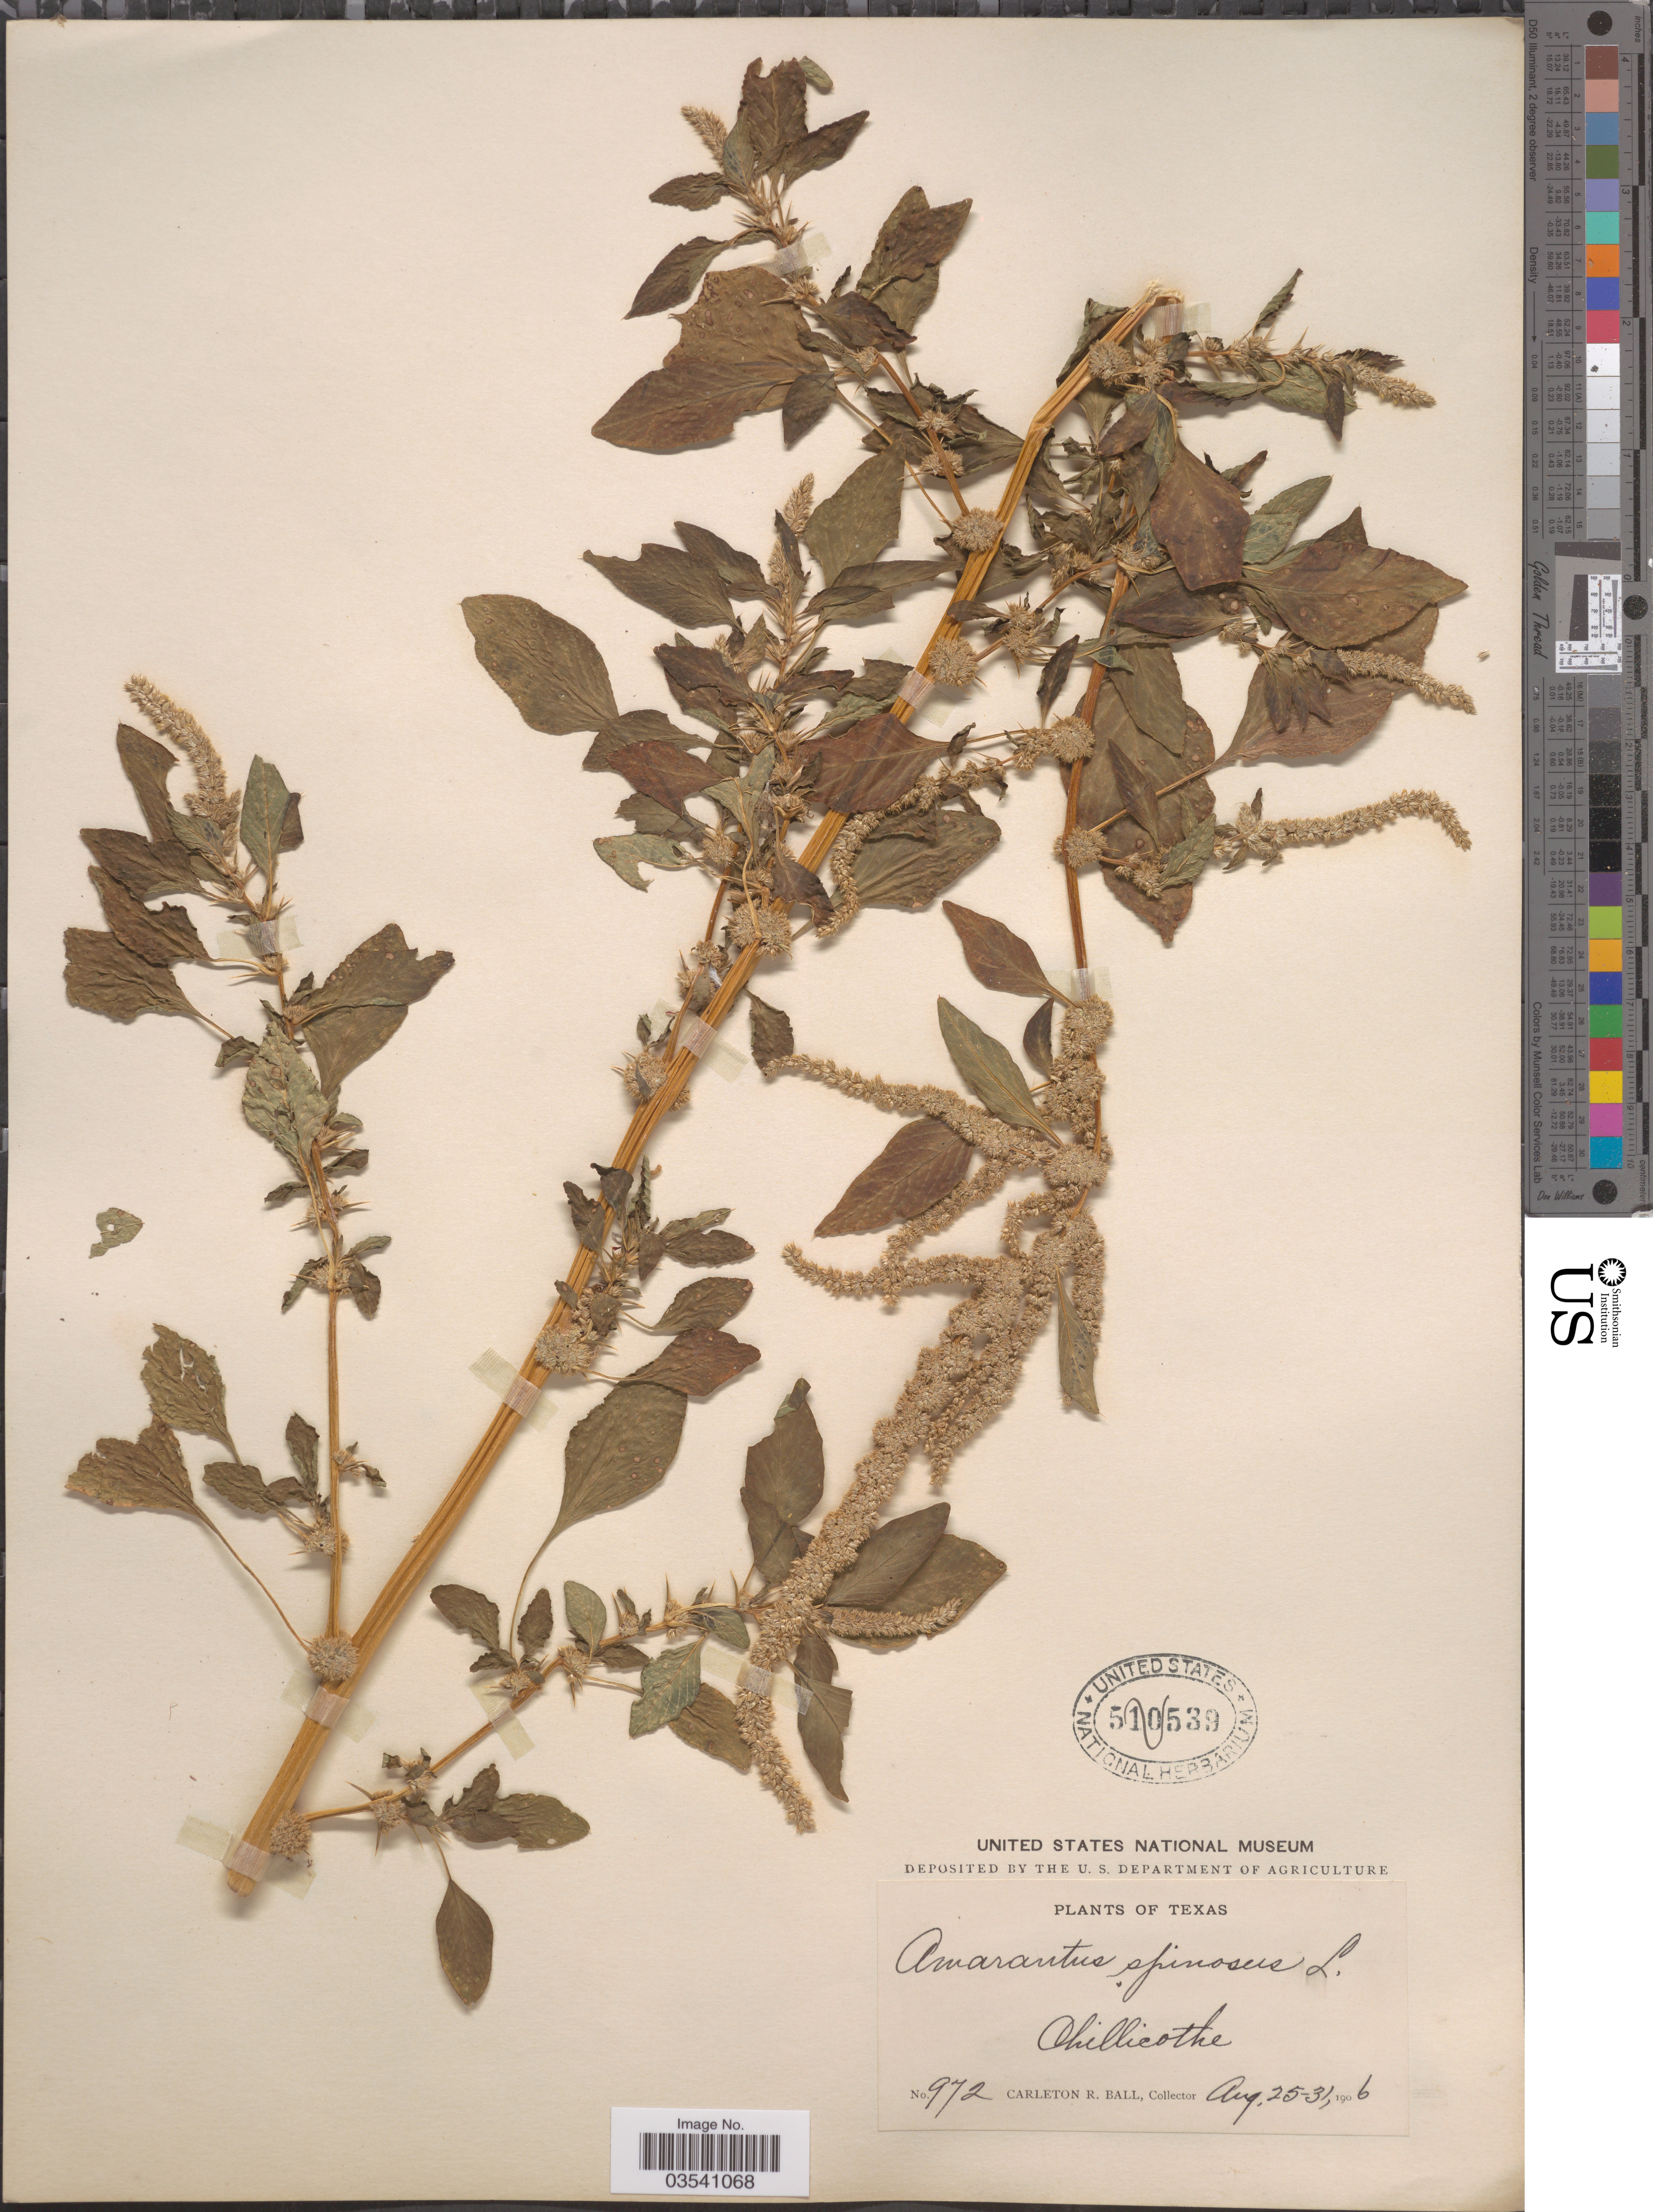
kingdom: Plantae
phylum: Tracheophyta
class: Magnoliopsida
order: Caryophyllales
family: Amaranthaceae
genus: Amaranthus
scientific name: Amaranthus spinosus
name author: L.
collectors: C. R. Ball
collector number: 972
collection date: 1906-08-25/1906-08-31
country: United States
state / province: Texas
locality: Chillicothe.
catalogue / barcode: US 501539